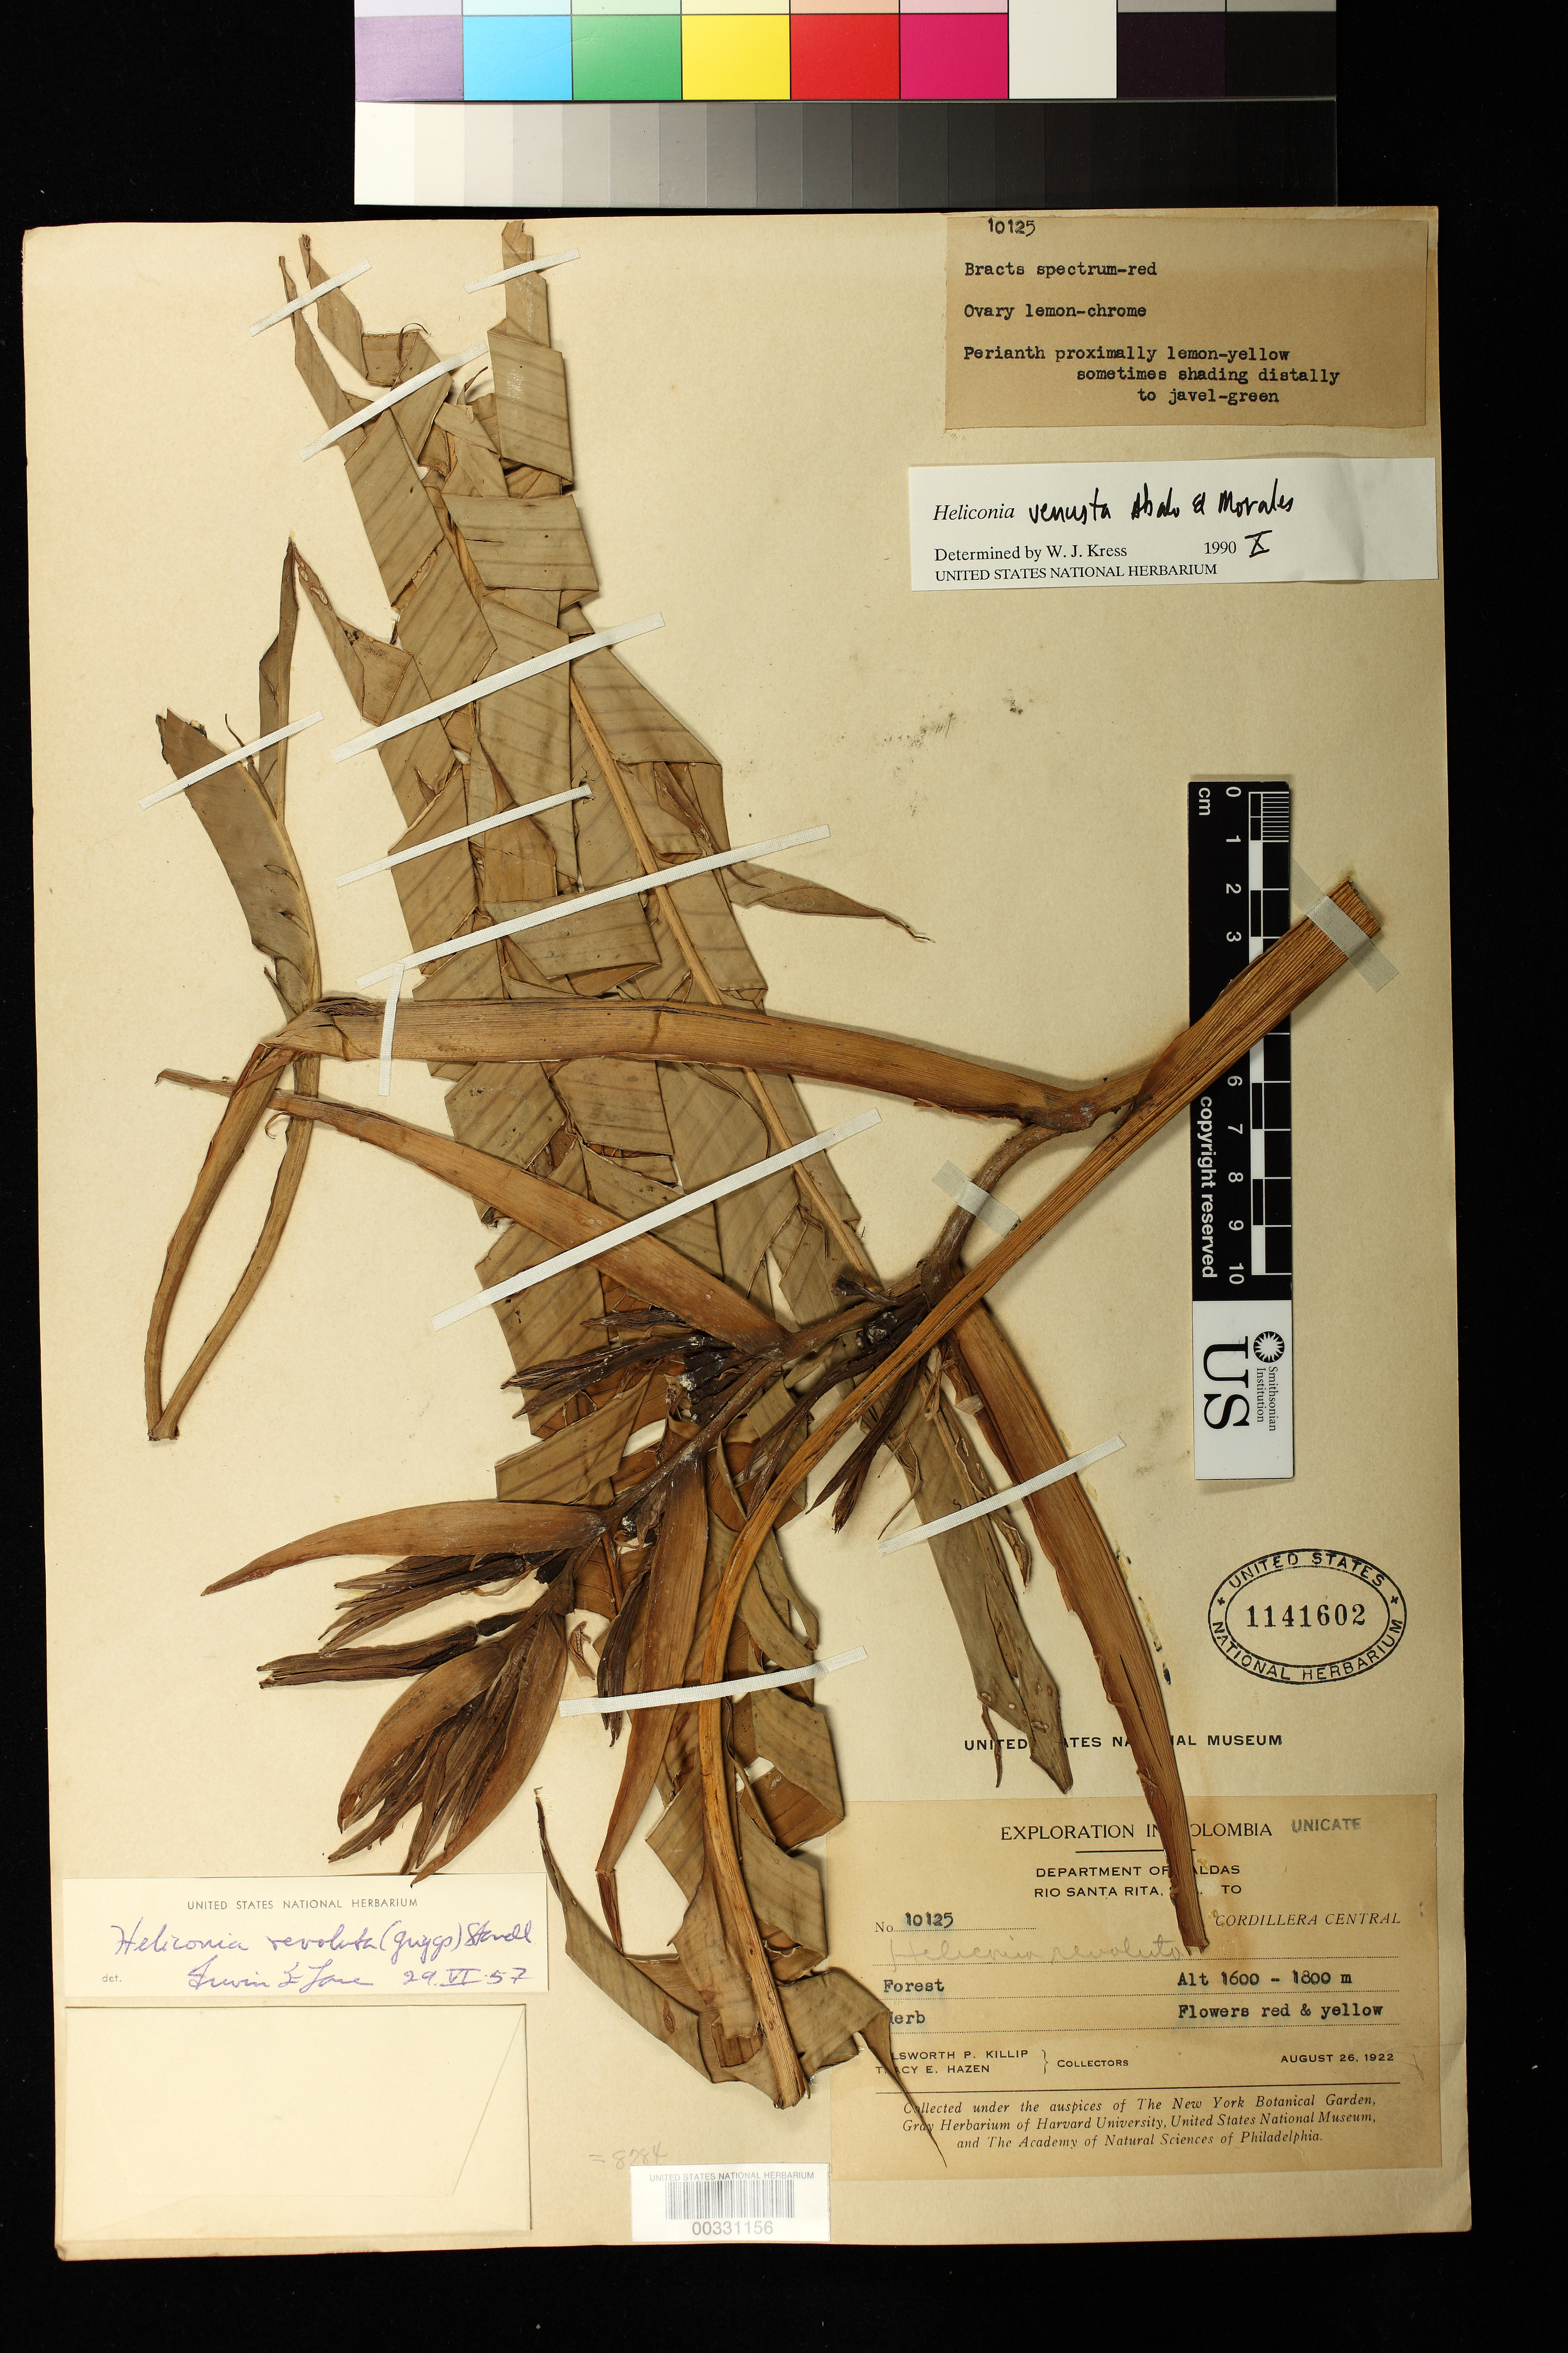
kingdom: Plantae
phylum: Tracheophyta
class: Liliopsida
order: Zingiberales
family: Heliconiaceae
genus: Heliconia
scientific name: Heliconia venusta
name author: Abalo & G. Morales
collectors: E. P. Killip & T. E. Hazen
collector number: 10125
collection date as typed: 26 Aug 1922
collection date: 1922-08-26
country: Colombia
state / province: Caldas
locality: Rio Santa Rita, Salento, Cordillera Central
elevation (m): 1600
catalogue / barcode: US 1141602